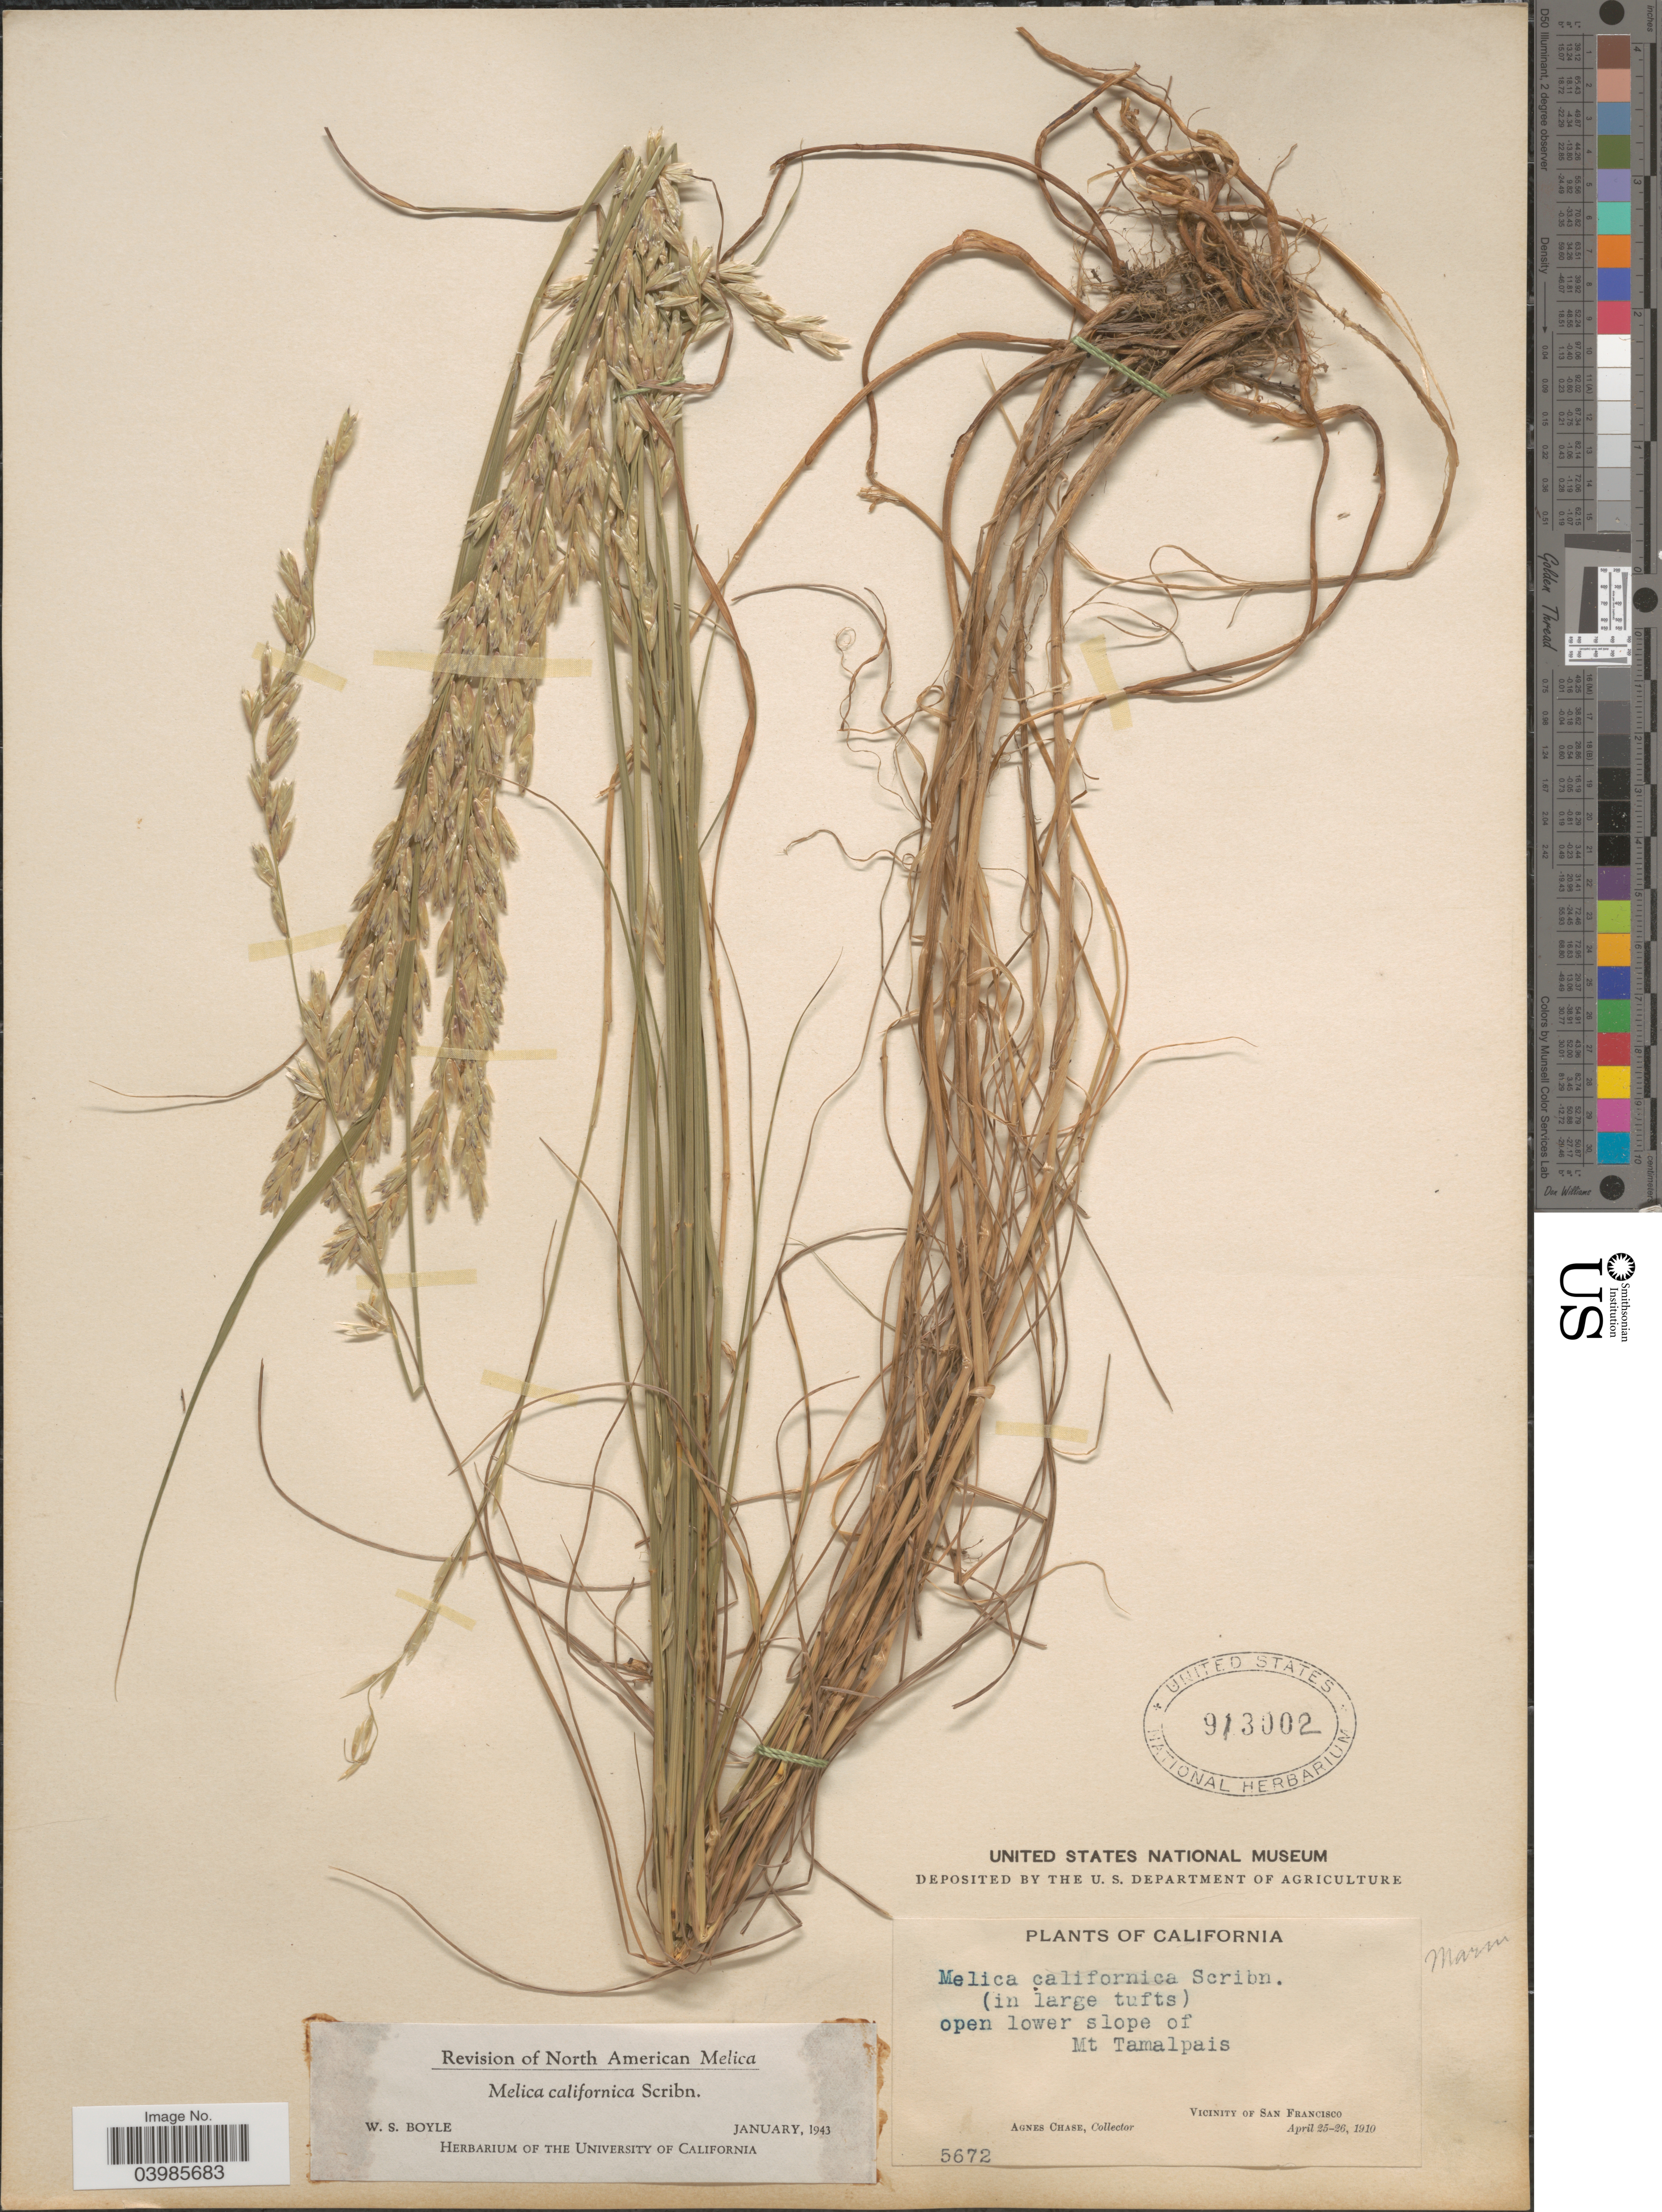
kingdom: Plantae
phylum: Tracheophyta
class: Liliopsida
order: Poales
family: Poaceae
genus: Melica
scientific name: Melica californica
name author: Scribn.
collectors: A. Chase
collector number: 5672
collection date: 1910-04-25/1910-04-26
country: United States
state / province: California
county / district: San Francisco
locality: Open lower slope of Mt Tamalpais. Vicinity of San Francisco.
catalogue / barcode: US 913002